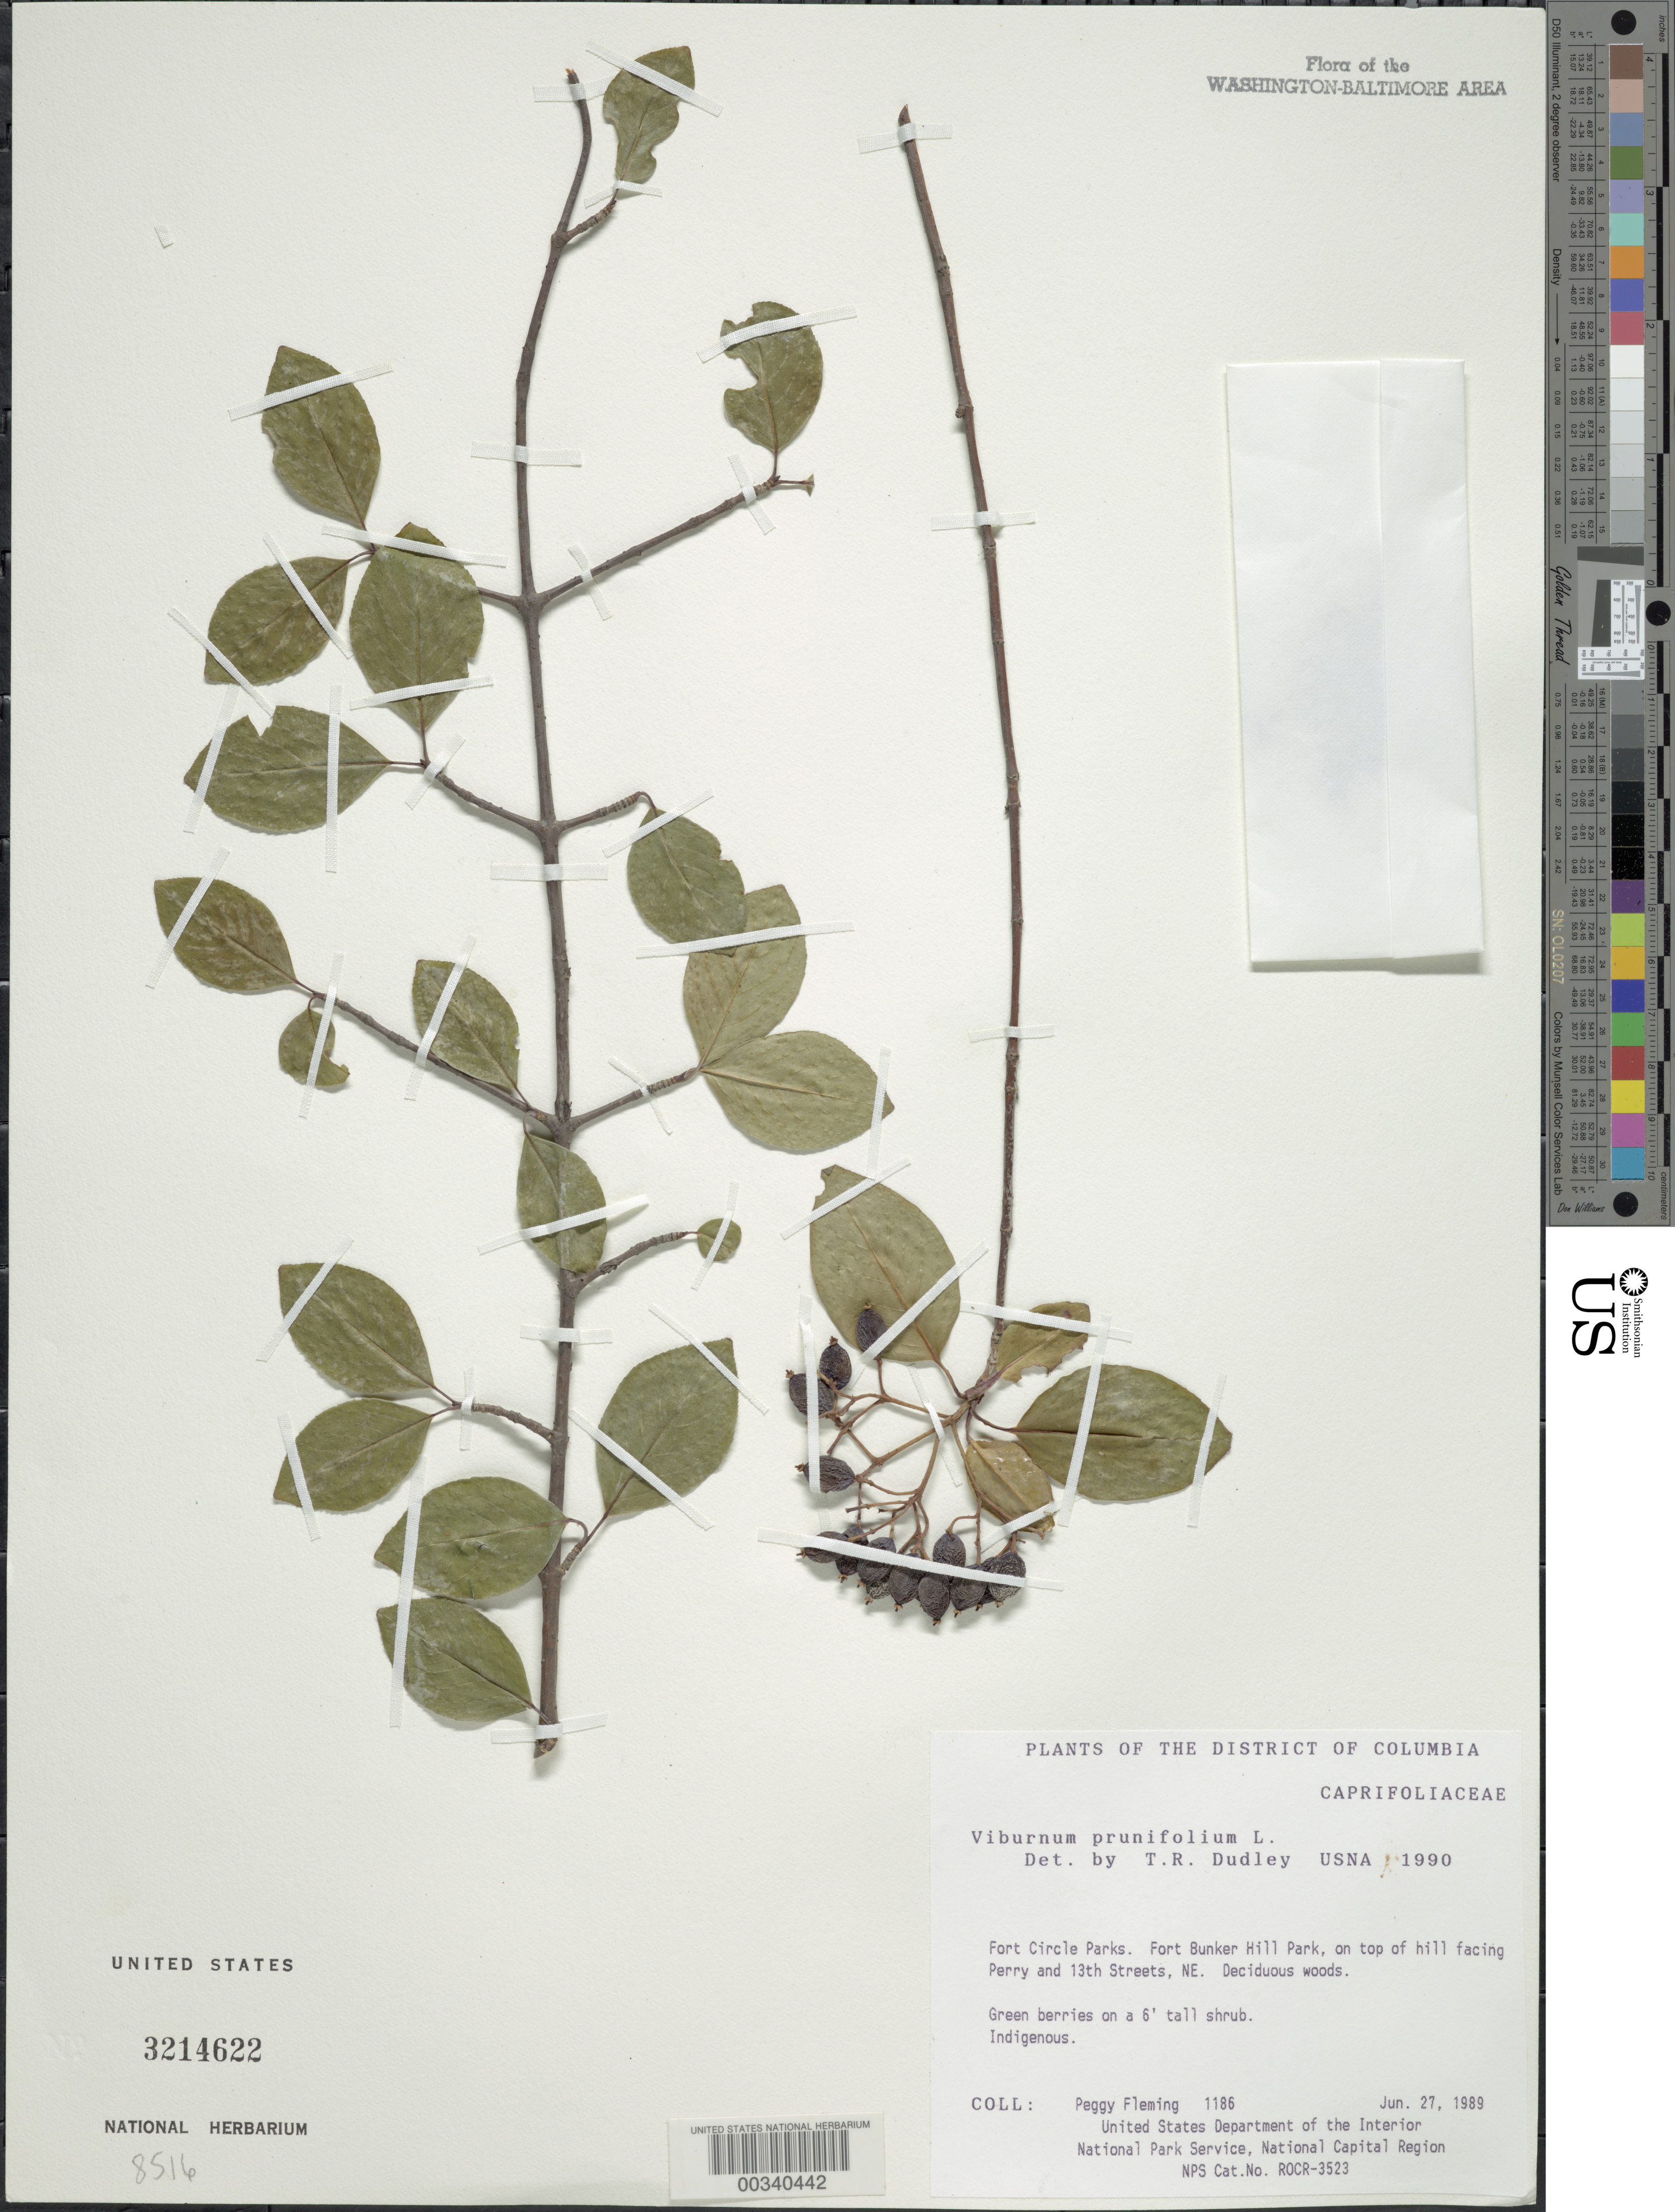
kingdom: Plantae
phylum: Tracheophyta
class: Magnoliopsida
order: Dipsacales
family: Viburnaceae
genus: Viburnum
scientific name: Viburnum prunifolium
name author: L.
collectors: P. Fleming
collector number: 1186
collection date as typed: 27 Jun 1989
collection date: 1989-06-27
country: United States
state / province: District of Columbia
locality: Fort Circle Parks, Fort Bunker Hill Park, on top of hill facing Perry and 13th St NE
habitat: Deciduous woods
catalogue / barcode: US 3214622